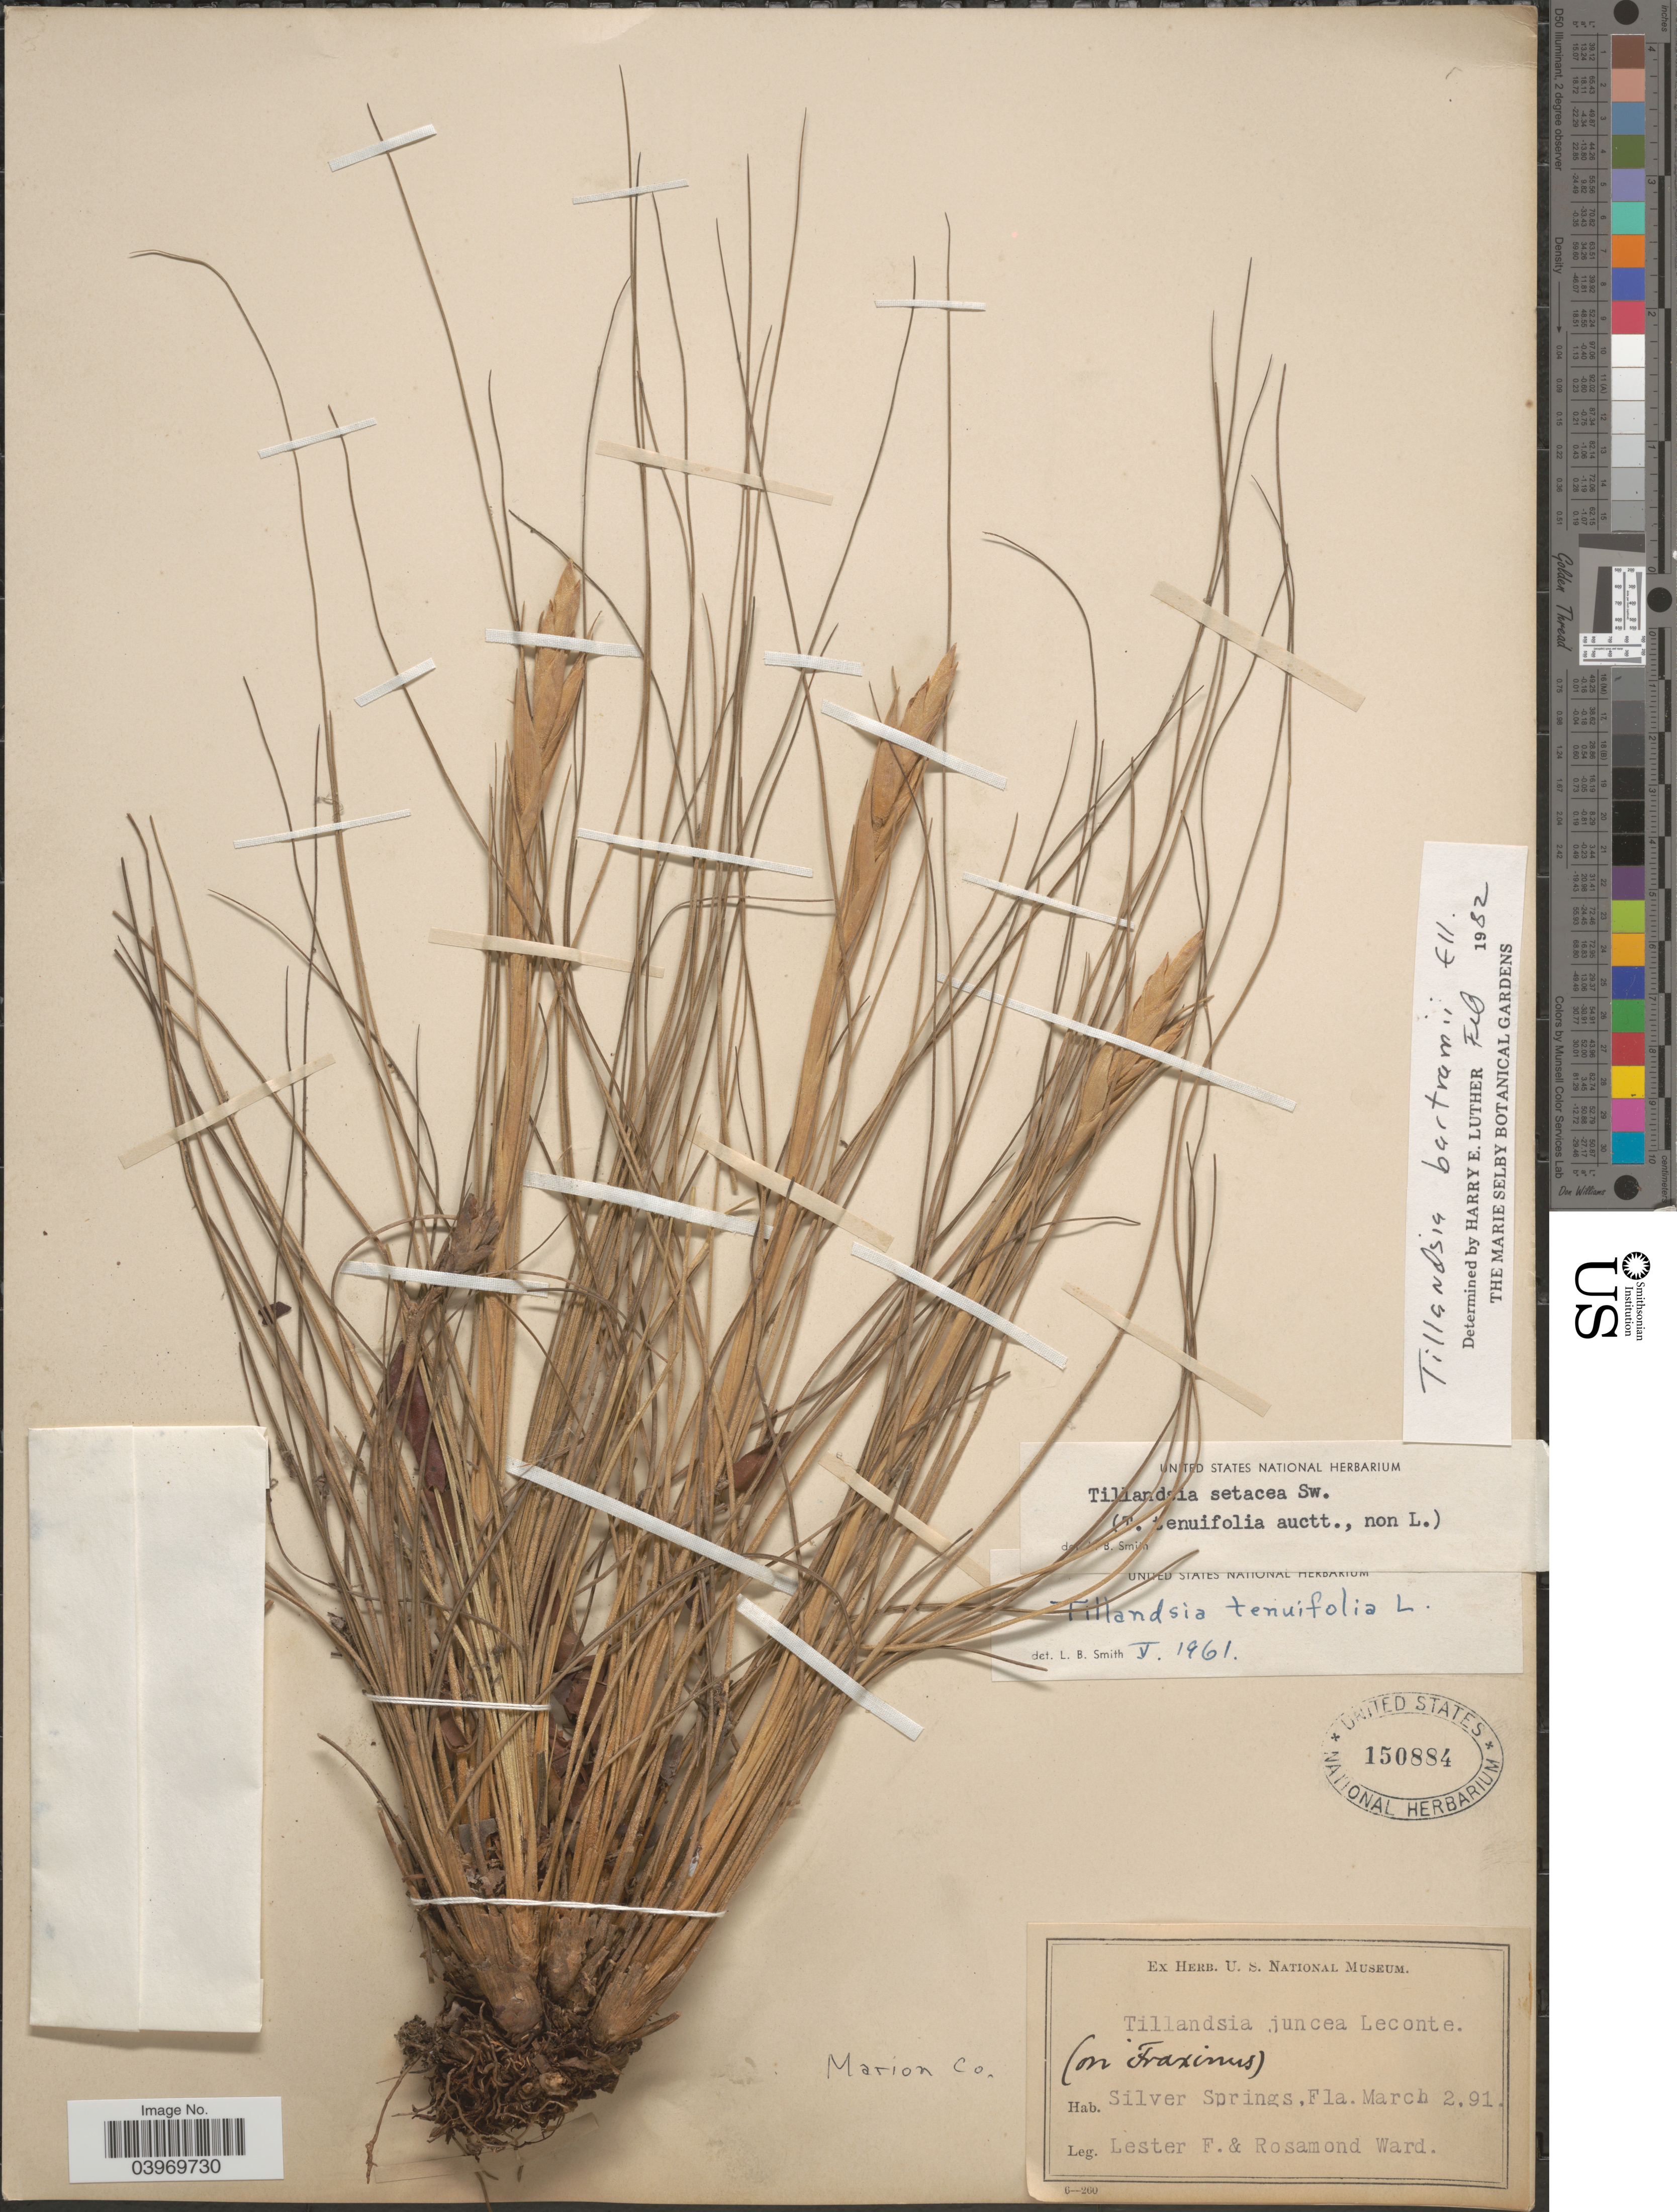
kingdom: Plantae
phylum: Tracheophyta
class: Liliopsida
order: Poales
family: Bromeliaceae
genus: Tillandsia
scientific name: Tillandsia bartramii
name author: Elliott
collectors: L. F. Ward & R. Ward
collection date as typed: Transcribed d/m/y: 2/3/91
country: United States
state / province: Florida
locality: Marion Co., Silver Springs.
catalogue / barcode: US 150884